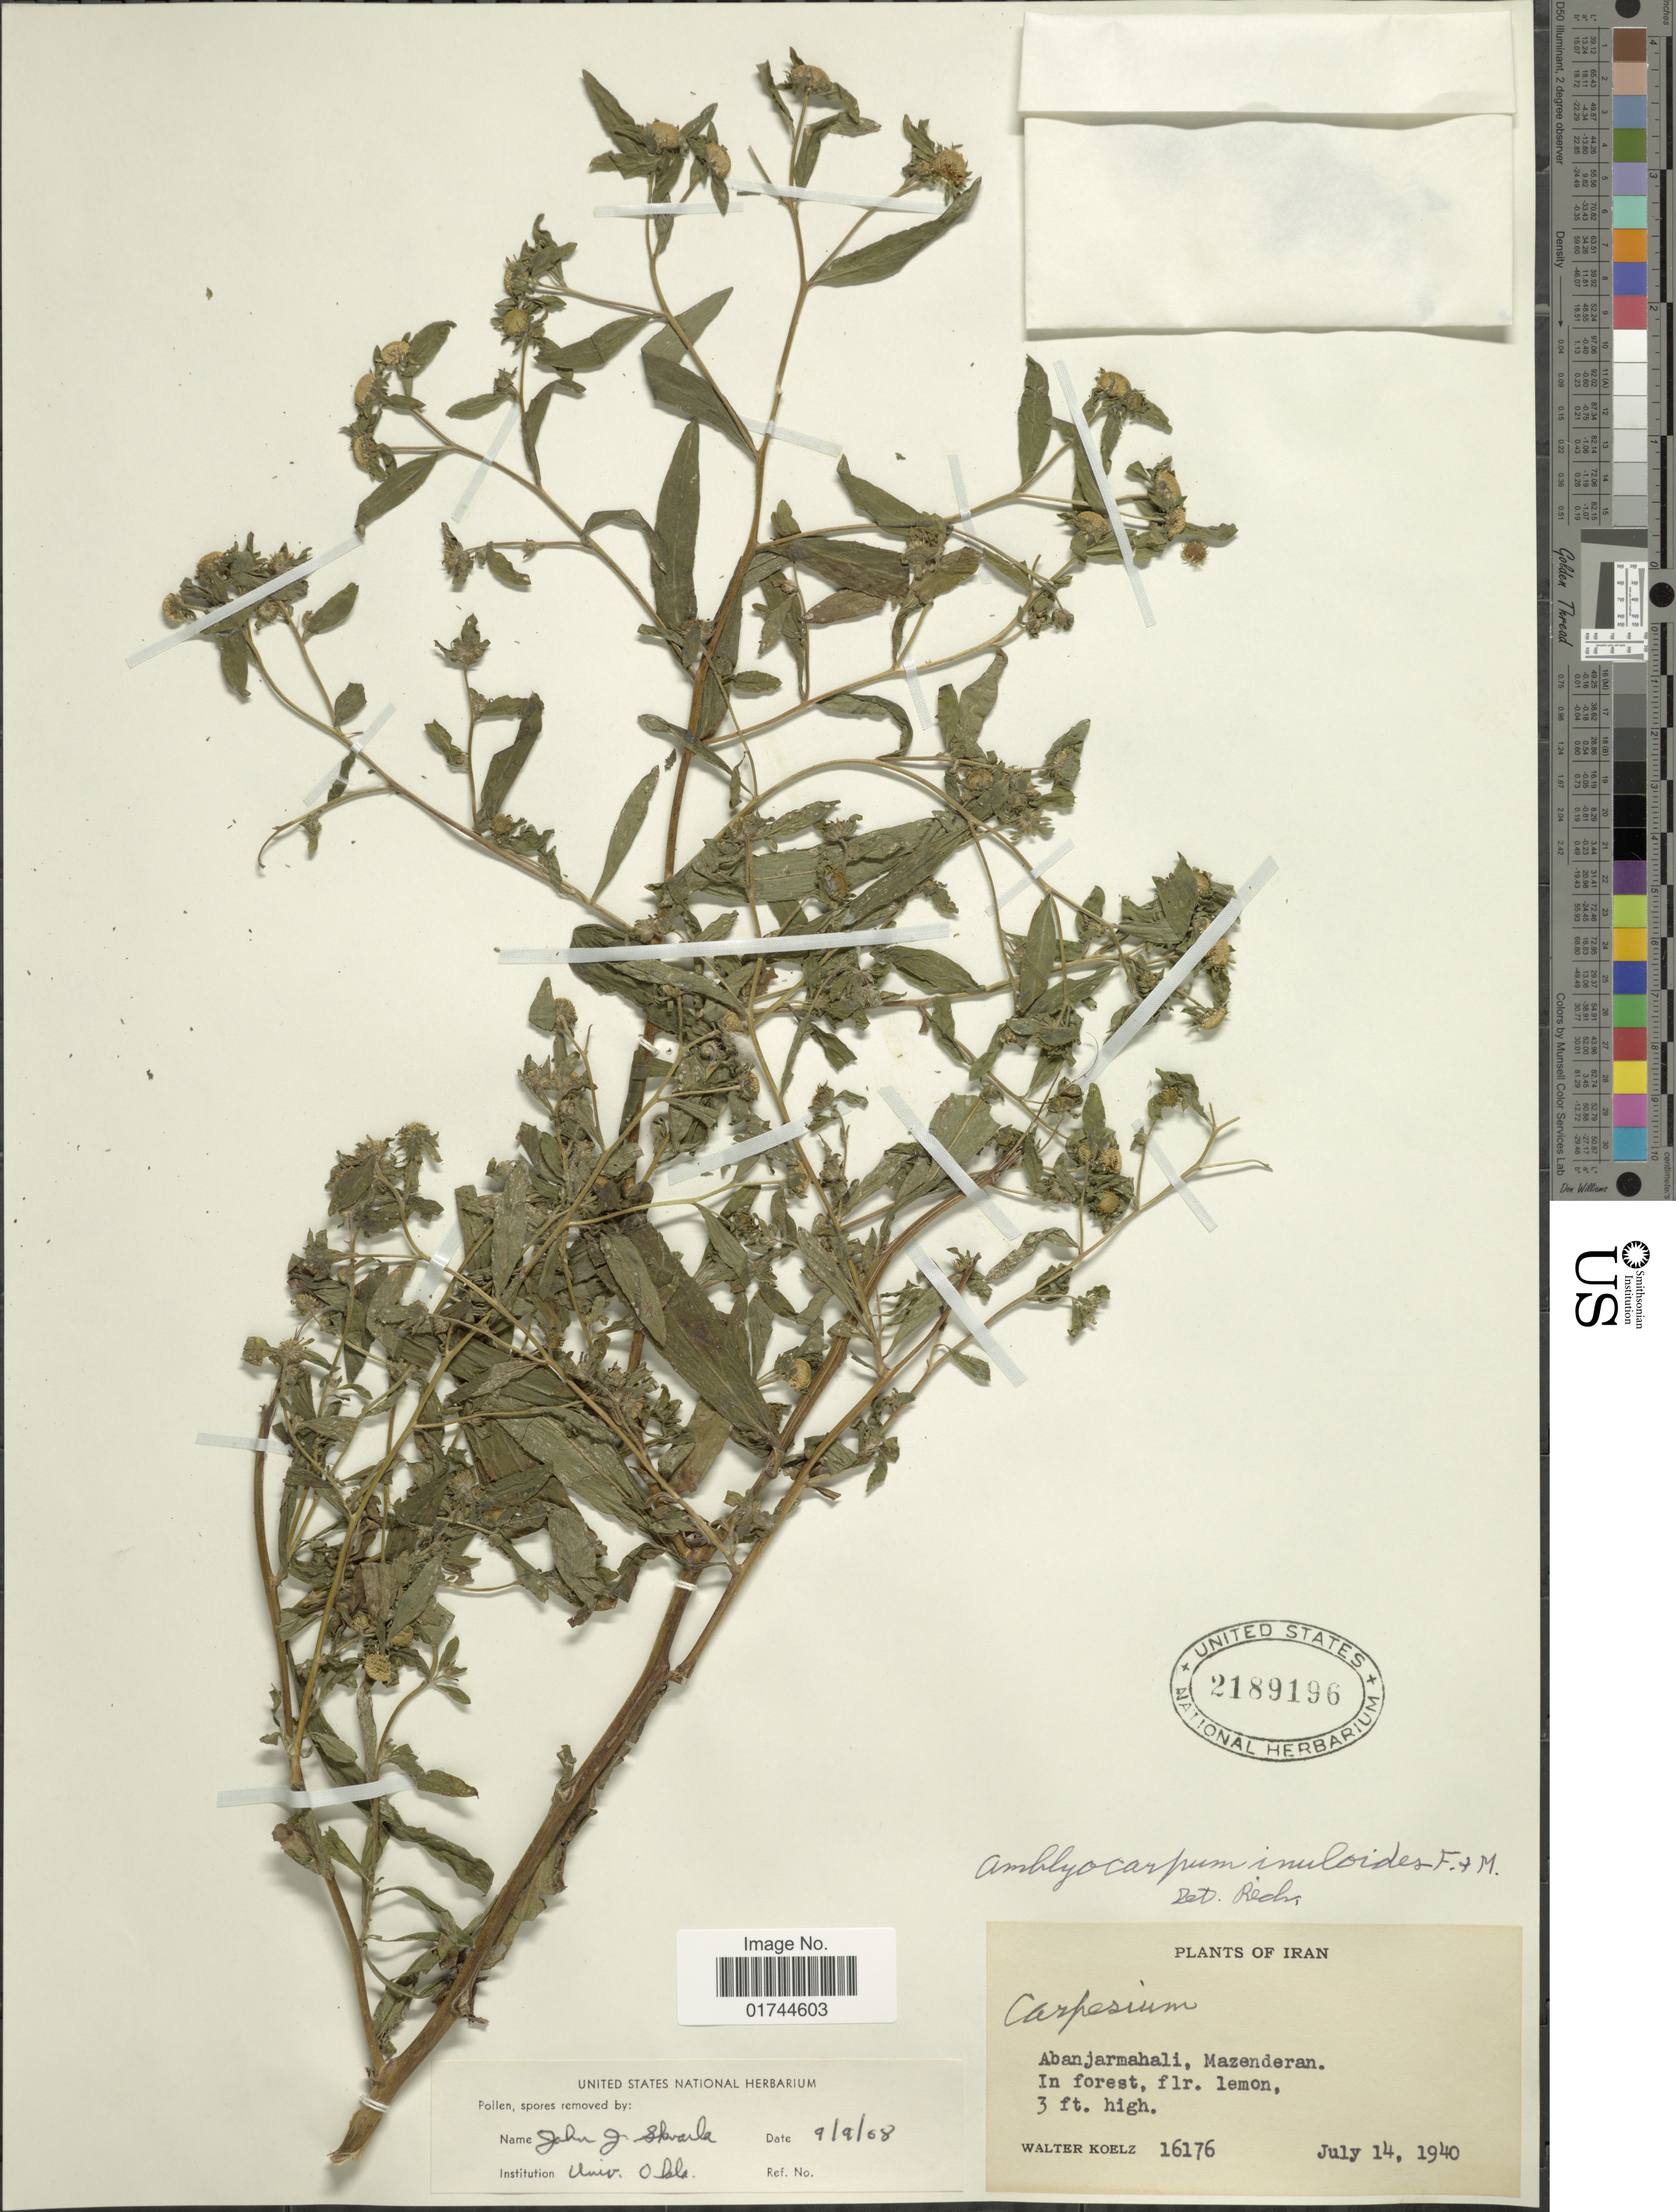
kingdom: Plantae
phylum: Tracheophyta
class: Magnoliopsida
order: Asterales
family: Asteraceae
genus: Amblyocarpum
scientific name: Amblyocarpum inuloides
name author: Fisch. & C.A. Mey.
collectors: W. N. Koelz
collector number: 16176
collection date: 1940-07-14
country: Iran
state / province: Mazandaran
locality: Abanjarmahali, Mazenderan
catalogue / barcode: US 2189196